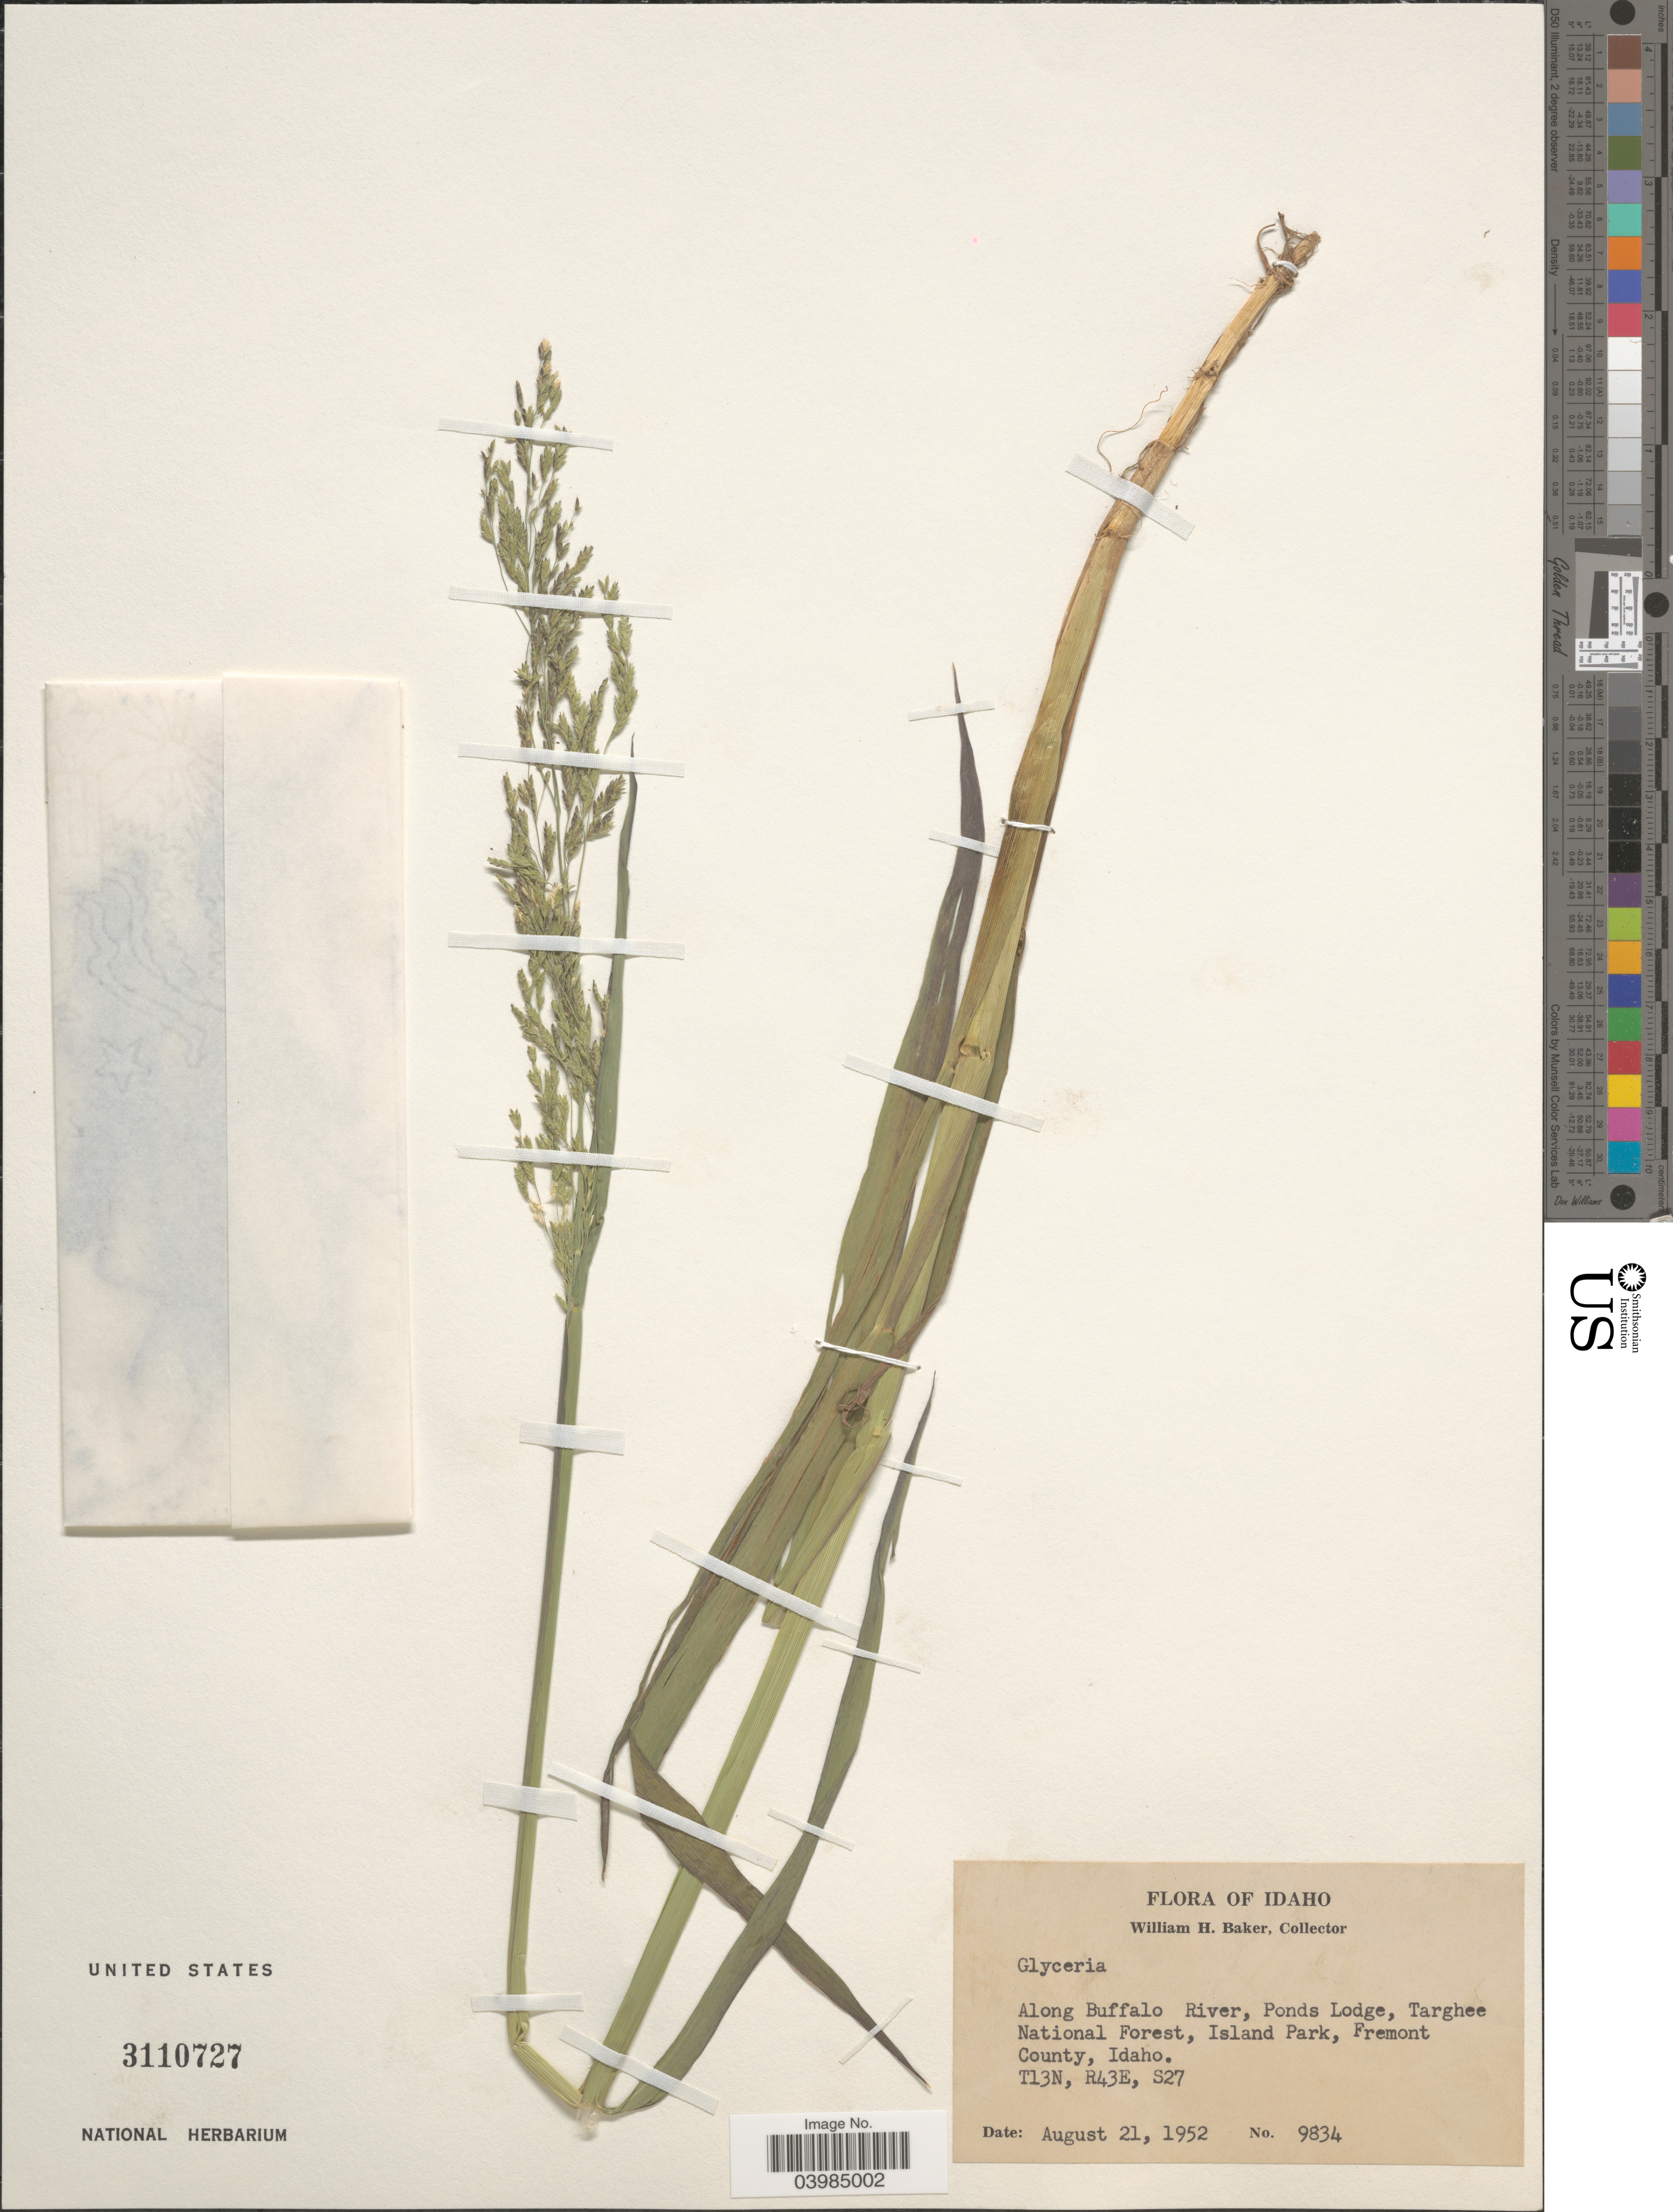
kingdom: Plantae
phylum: Tracheophyta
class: Liliopsida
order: Poales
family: Poaceae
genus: Glyceria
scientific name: Glyceria sp.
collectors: W. H. Baker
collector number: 9834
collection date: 1952-08-21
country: United States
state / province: Idaho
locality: Along Buffalo River, Ponds Lodge, Targhee National Forest, Island Park, Fremont County. T13N, R43E, S27.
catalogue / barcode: US 3110727